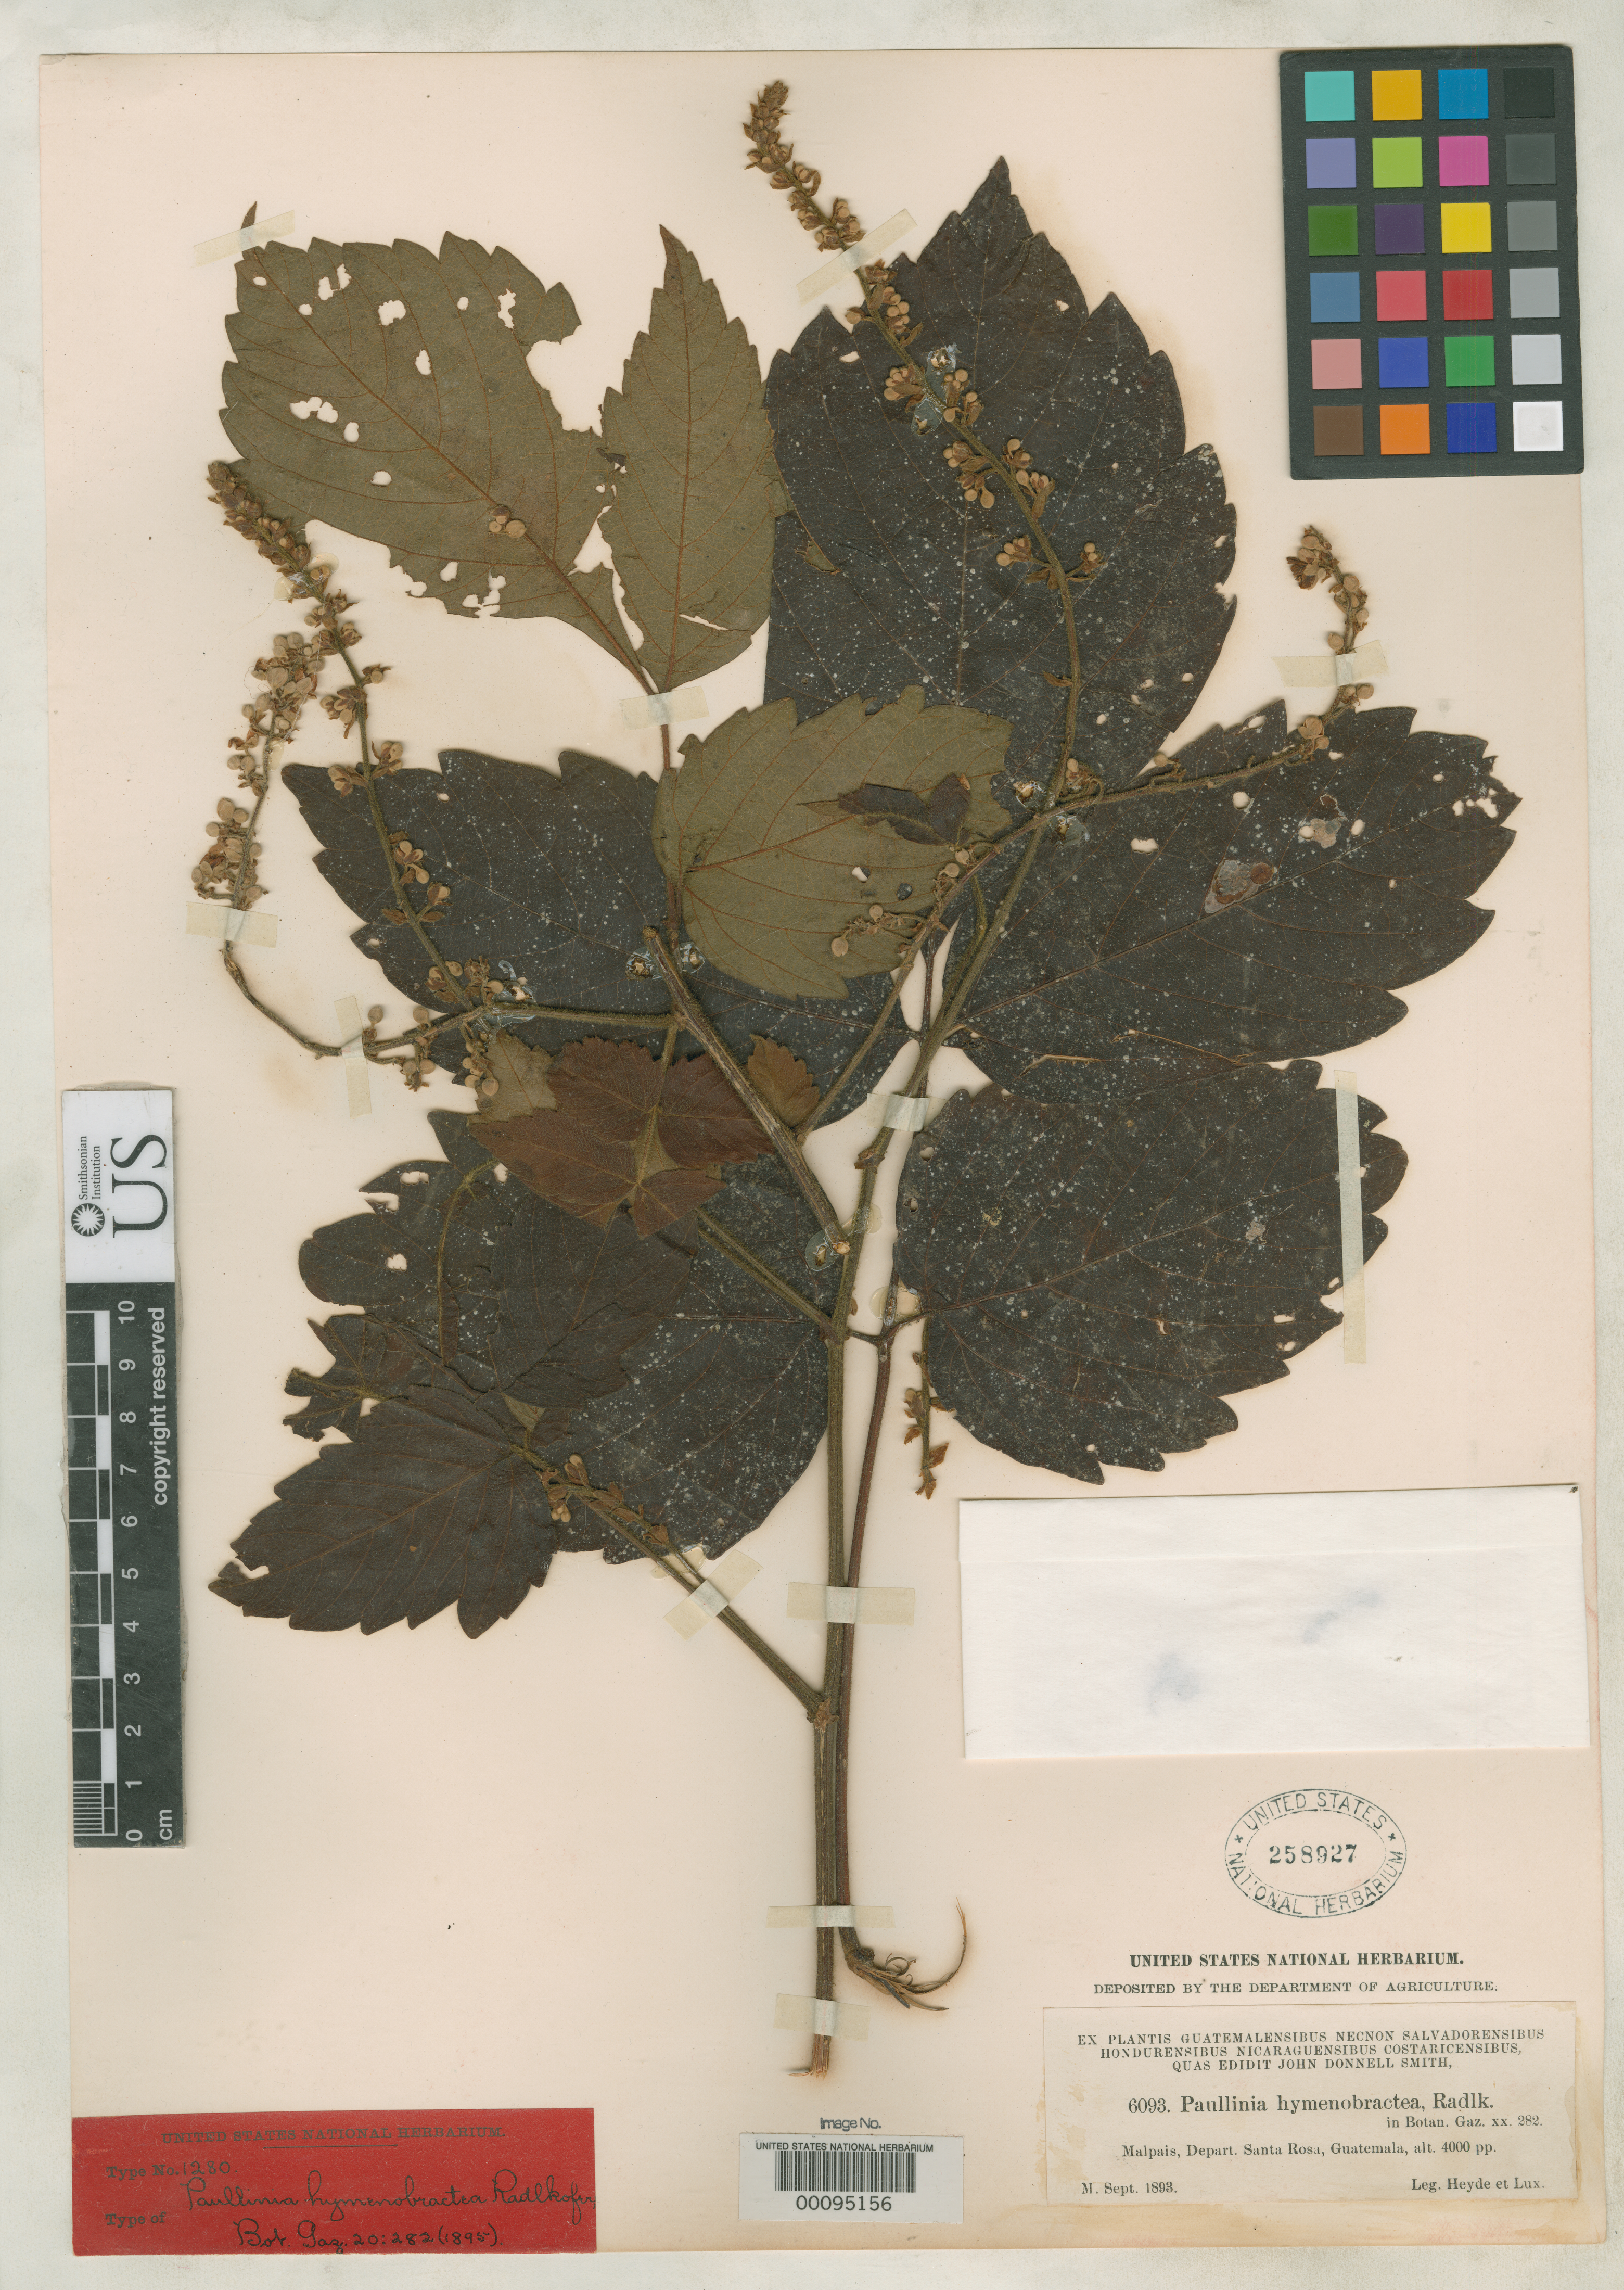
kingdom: Plantae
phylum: Tracheophyta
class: Magnoliopsida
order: Sapindales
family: Sapindaceae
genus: Paullinia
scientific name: Paullinia hymenobracteata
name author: Radlk. ex Donn. Sm.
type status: Type Collection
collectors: E. T. Heyde & E. Lux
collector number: J.D.S. 6093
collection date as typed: Sep 1893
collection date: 1893-09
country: Guatemala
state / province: Santa Rosa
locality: Malpais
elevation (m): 1219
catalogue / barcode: US 258927